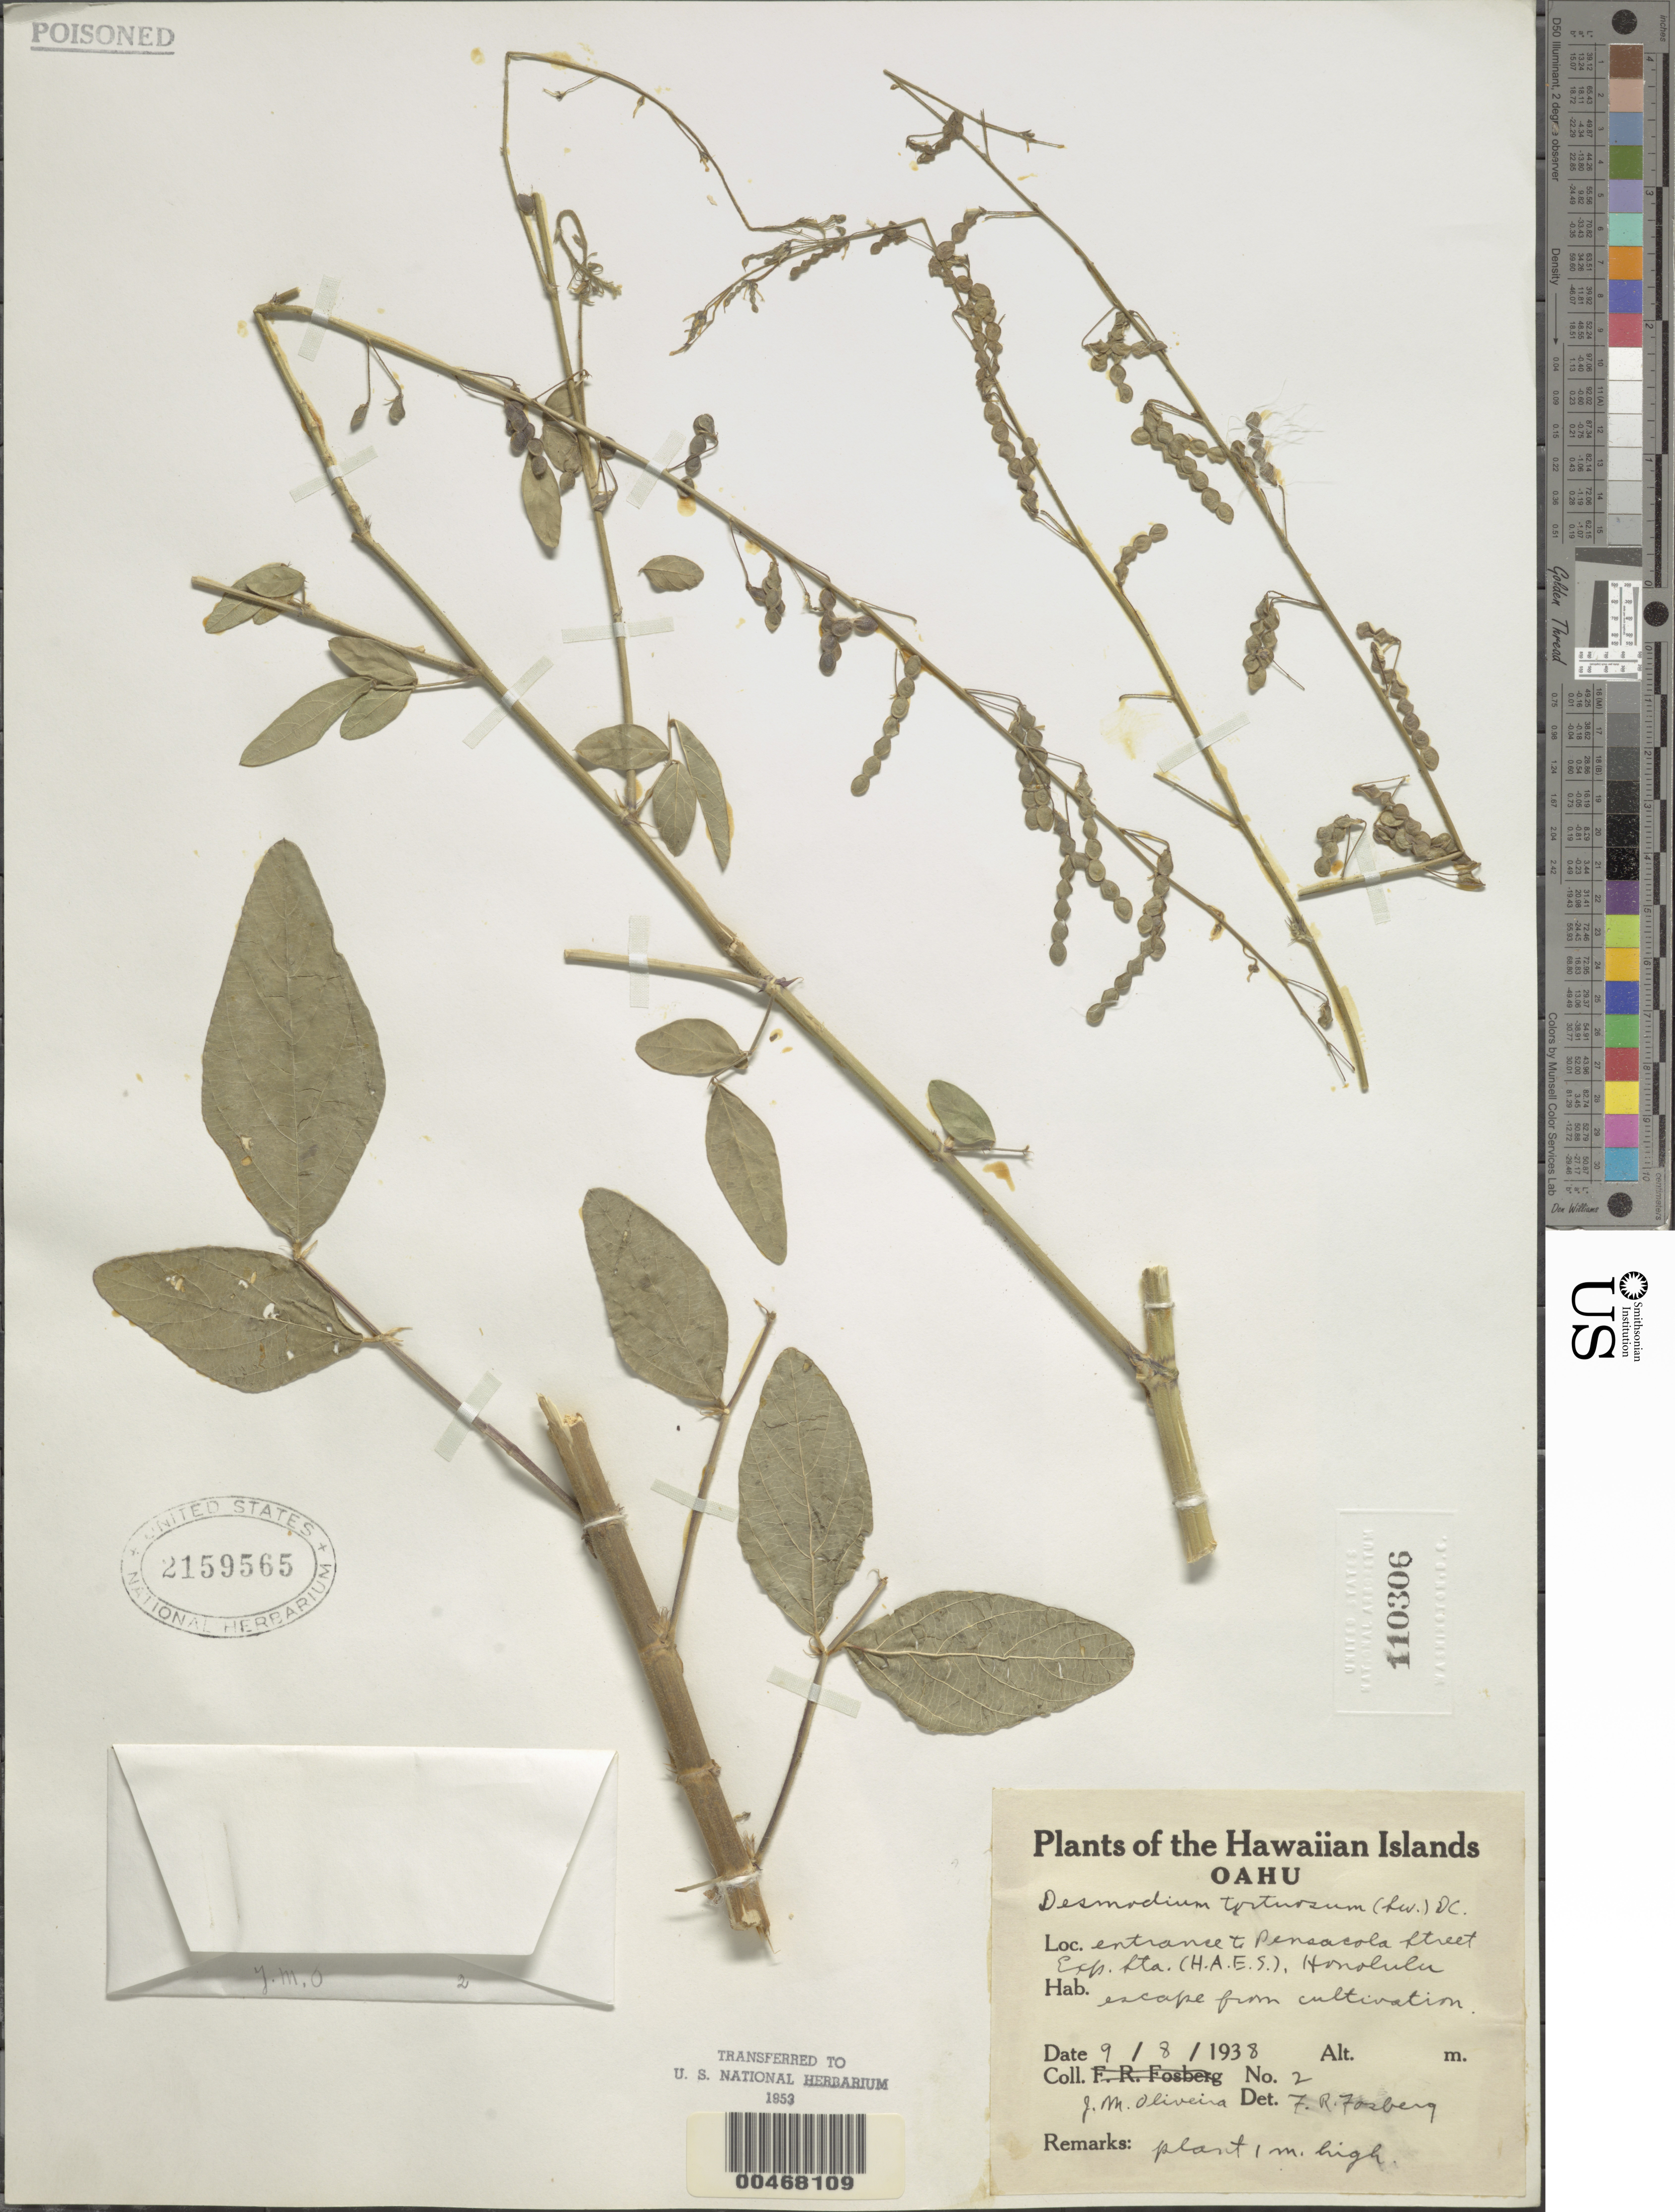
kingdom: Plantae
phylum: Tracheophyta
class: Magnoliopsida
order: Fabales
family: Fabaceae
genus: Desmodium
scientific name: Desmodium tortuosum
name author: (Sw.) DC.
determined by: Fosberg, F. R.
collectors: J. Oliveira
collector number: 2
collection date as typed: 9 Aug 1938 to 8 Sep 1938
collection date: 1938-08-09/1938-09-08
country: United States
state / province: Hawaii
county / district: Honolulu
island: Oahu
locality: entrance to Pensacola Street Exp. Sta. (H.A.E.S.), Honolulu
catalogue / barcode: US 2159565